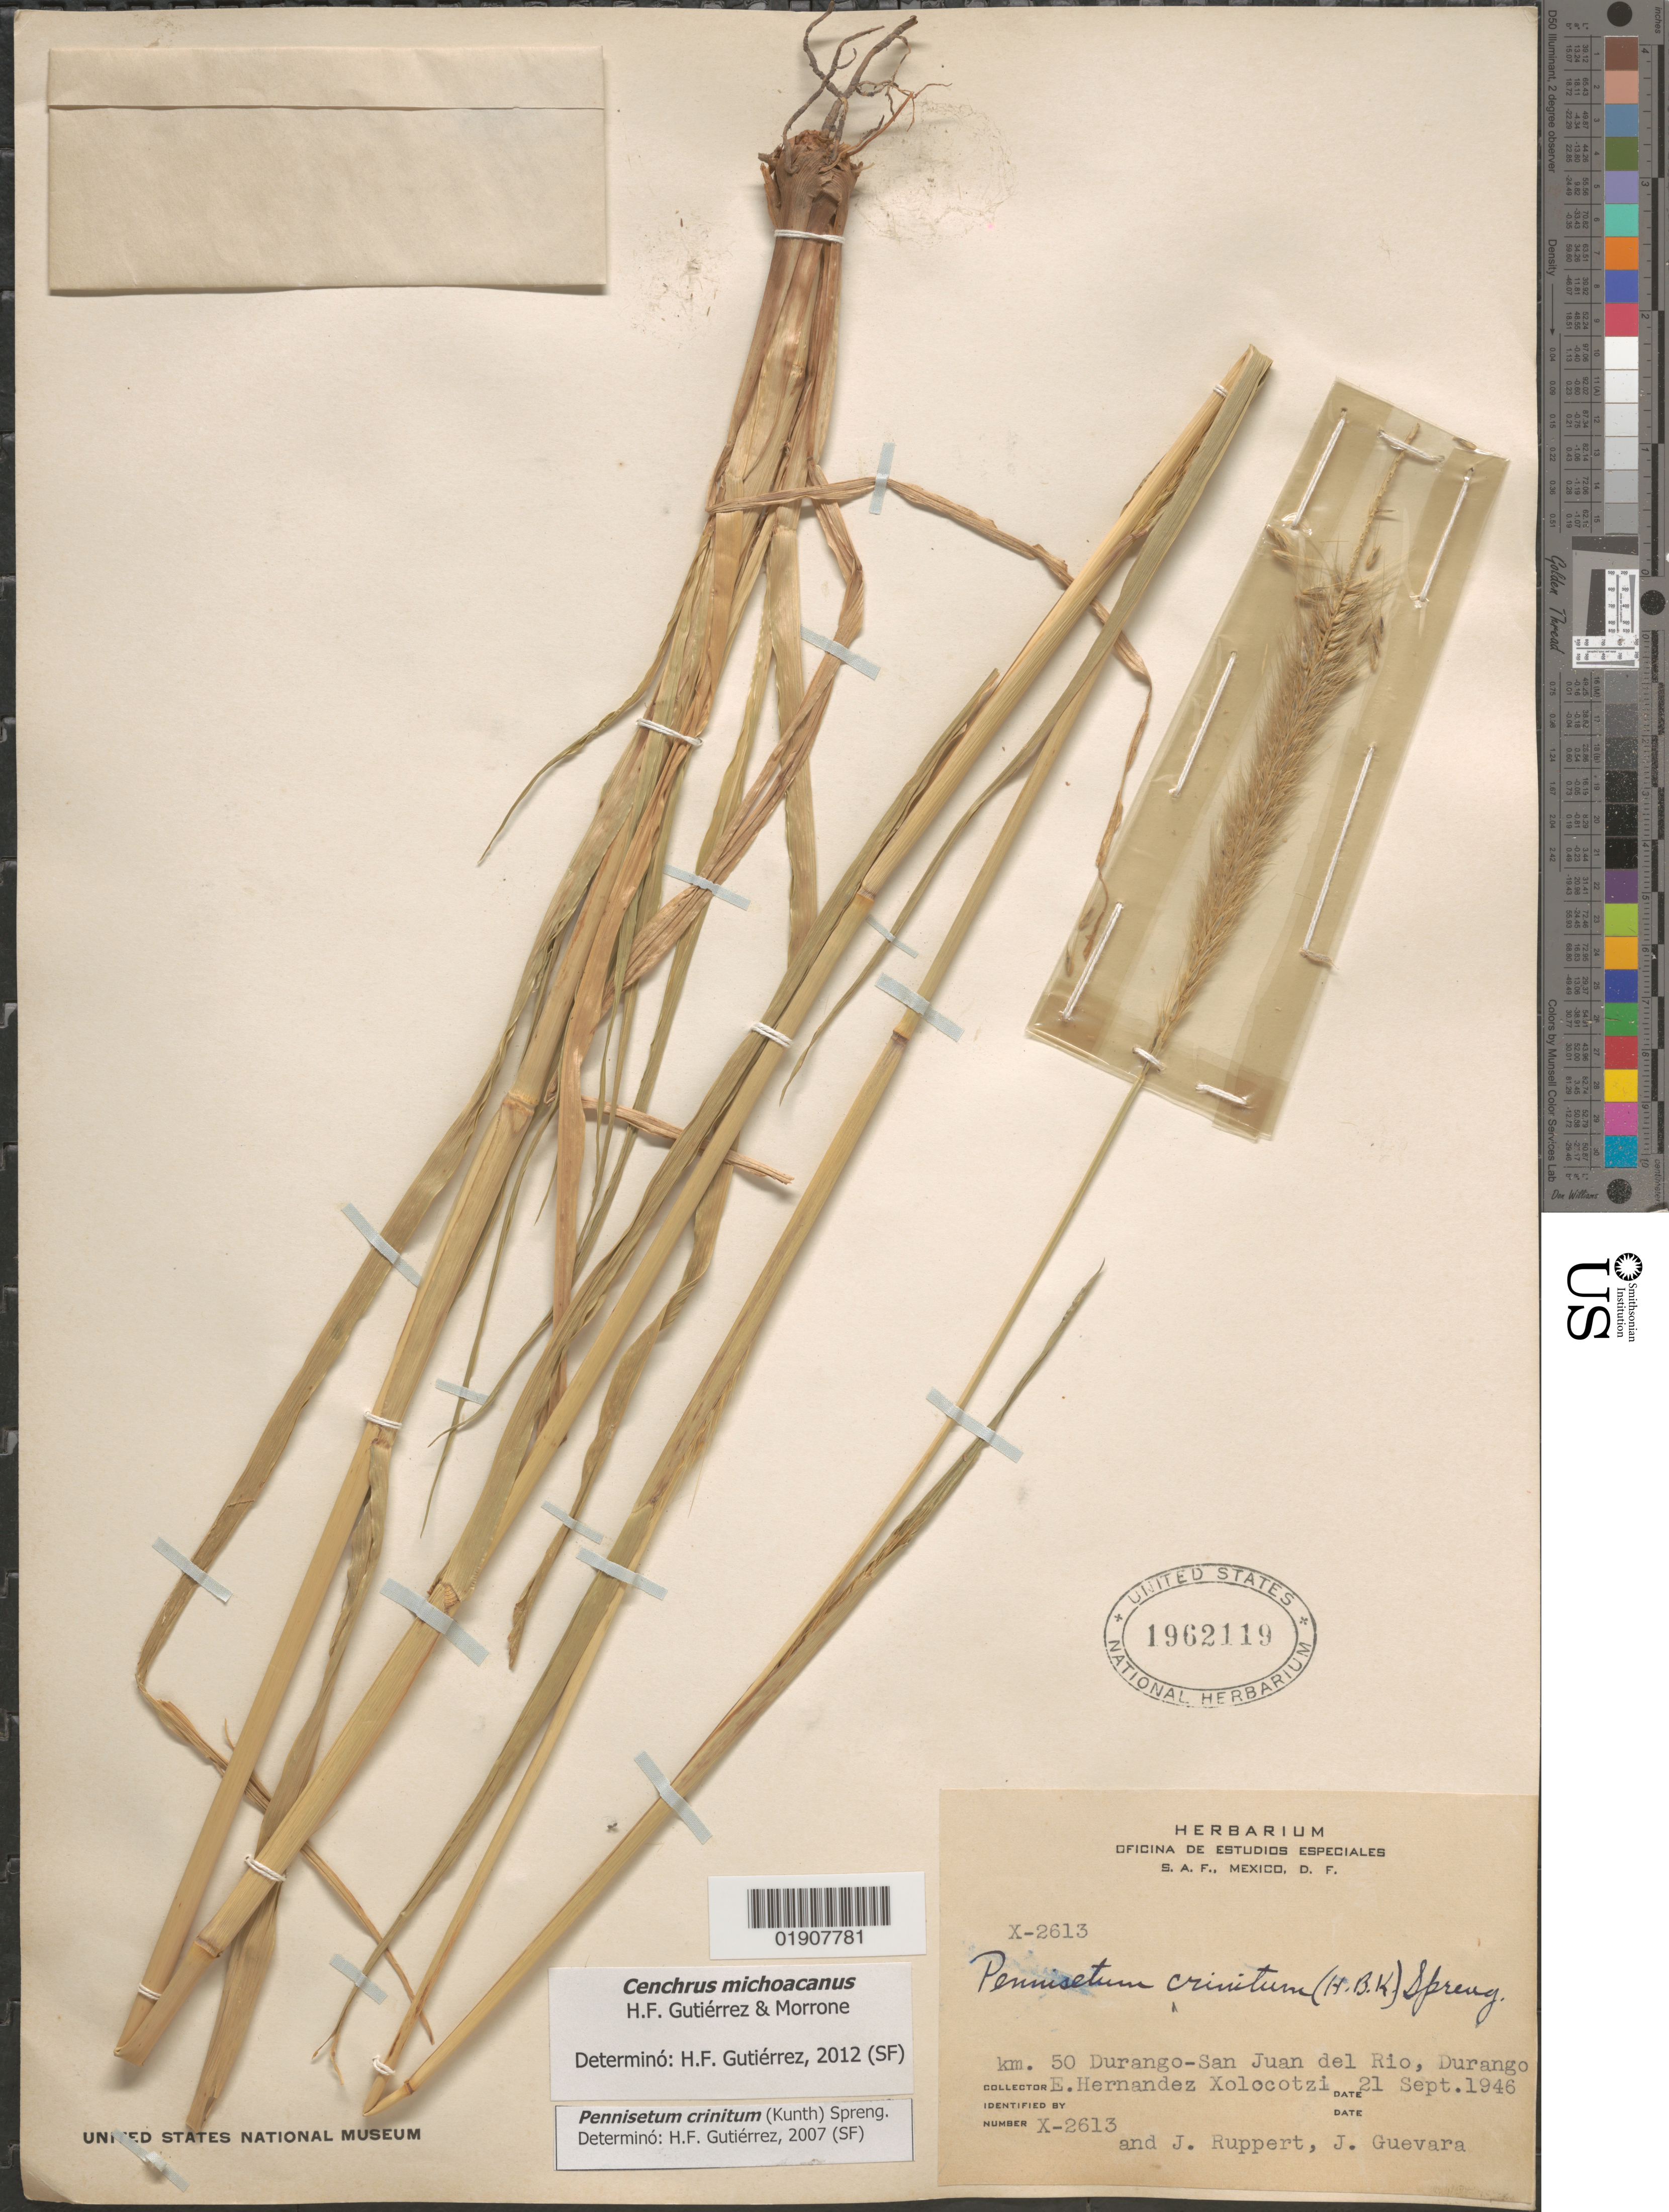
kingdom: Plantae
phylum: Tracheophyta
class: Liliopsida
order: Poales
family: Poaceae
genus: Cenchrus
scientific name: Cenchrus michoacanus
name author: H.F. Gut. & Morrone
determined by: Gutiérrez, H. F.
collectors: E. I. Hernández-X., J. Ruppert & J. Guevara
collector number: X-2613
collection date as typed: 21 Sep 1946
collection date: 1946-09-21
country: Mexico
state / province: Durango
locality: Km. 50 Durango-San Juan del Rio, Durango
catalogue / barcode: US 1962119